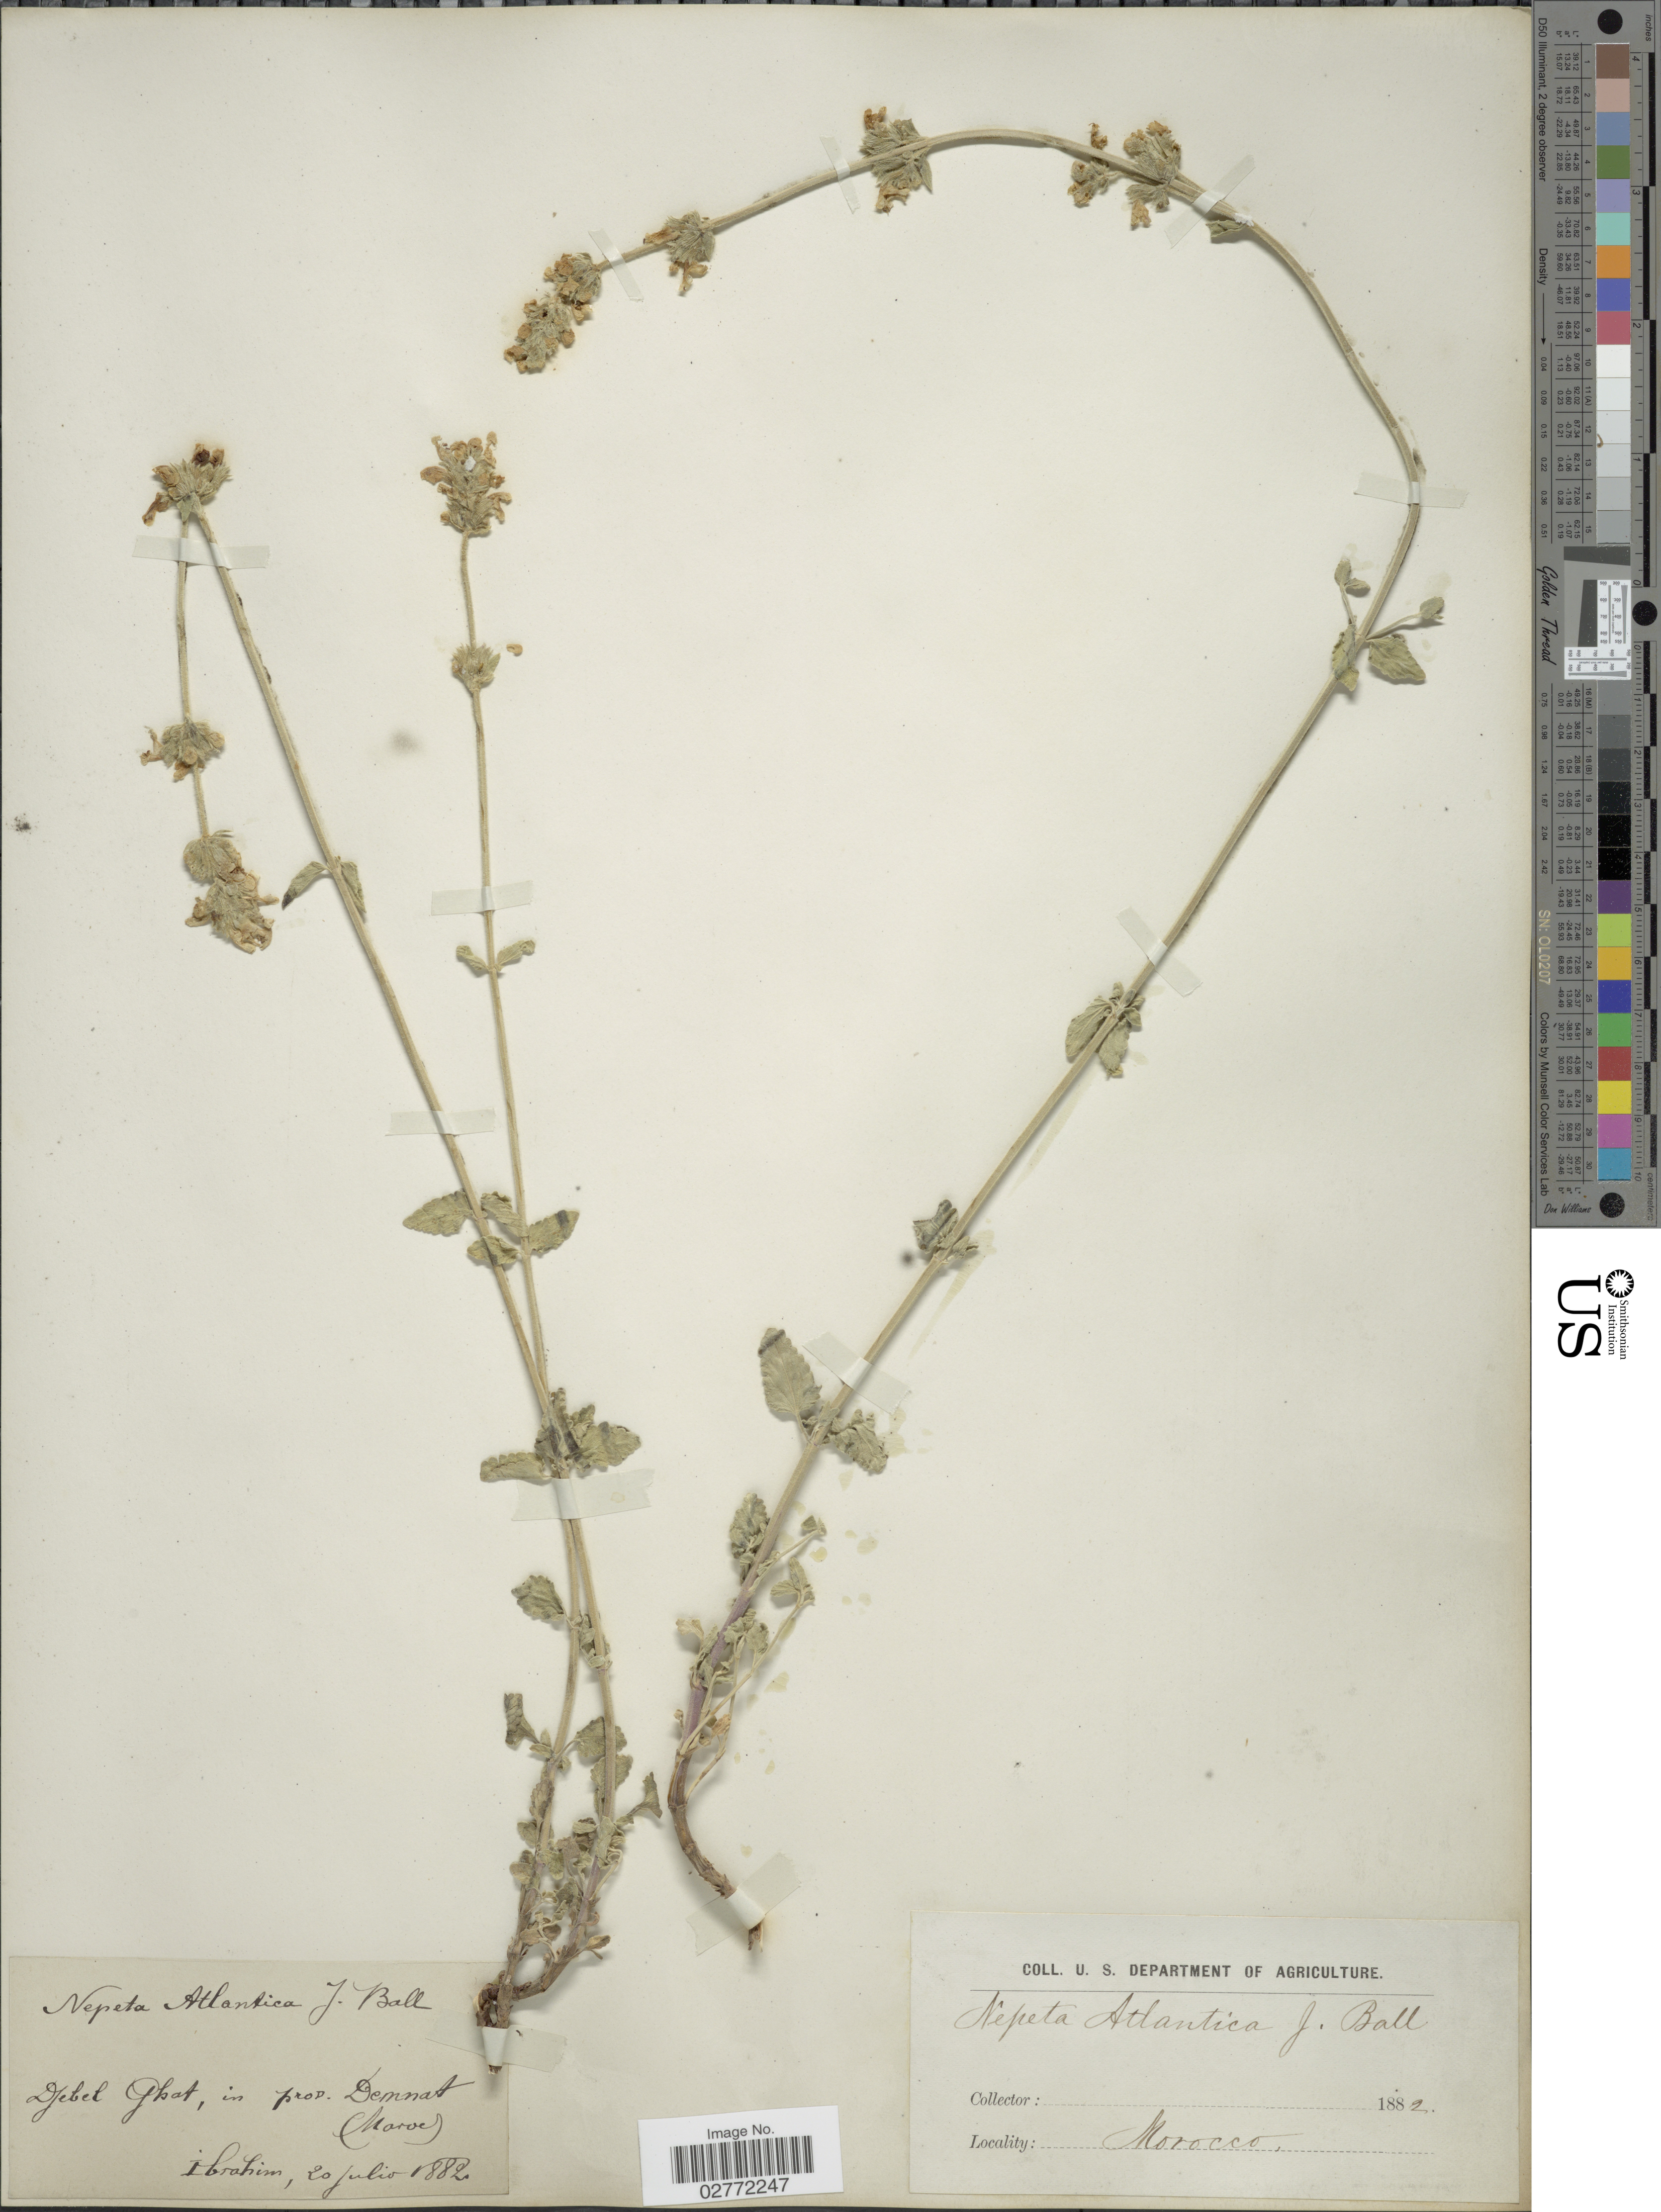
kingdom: Plantae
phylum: Tracheophyta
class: Magnoliopsida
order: Lamiales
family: Lamiaceae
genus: Nepeta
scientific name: Nepeta atlantica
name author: Ball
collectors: -. Ibrahim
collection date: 1882-07-20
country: Morocco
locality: Djebel Ghat, in prov. Demnat.